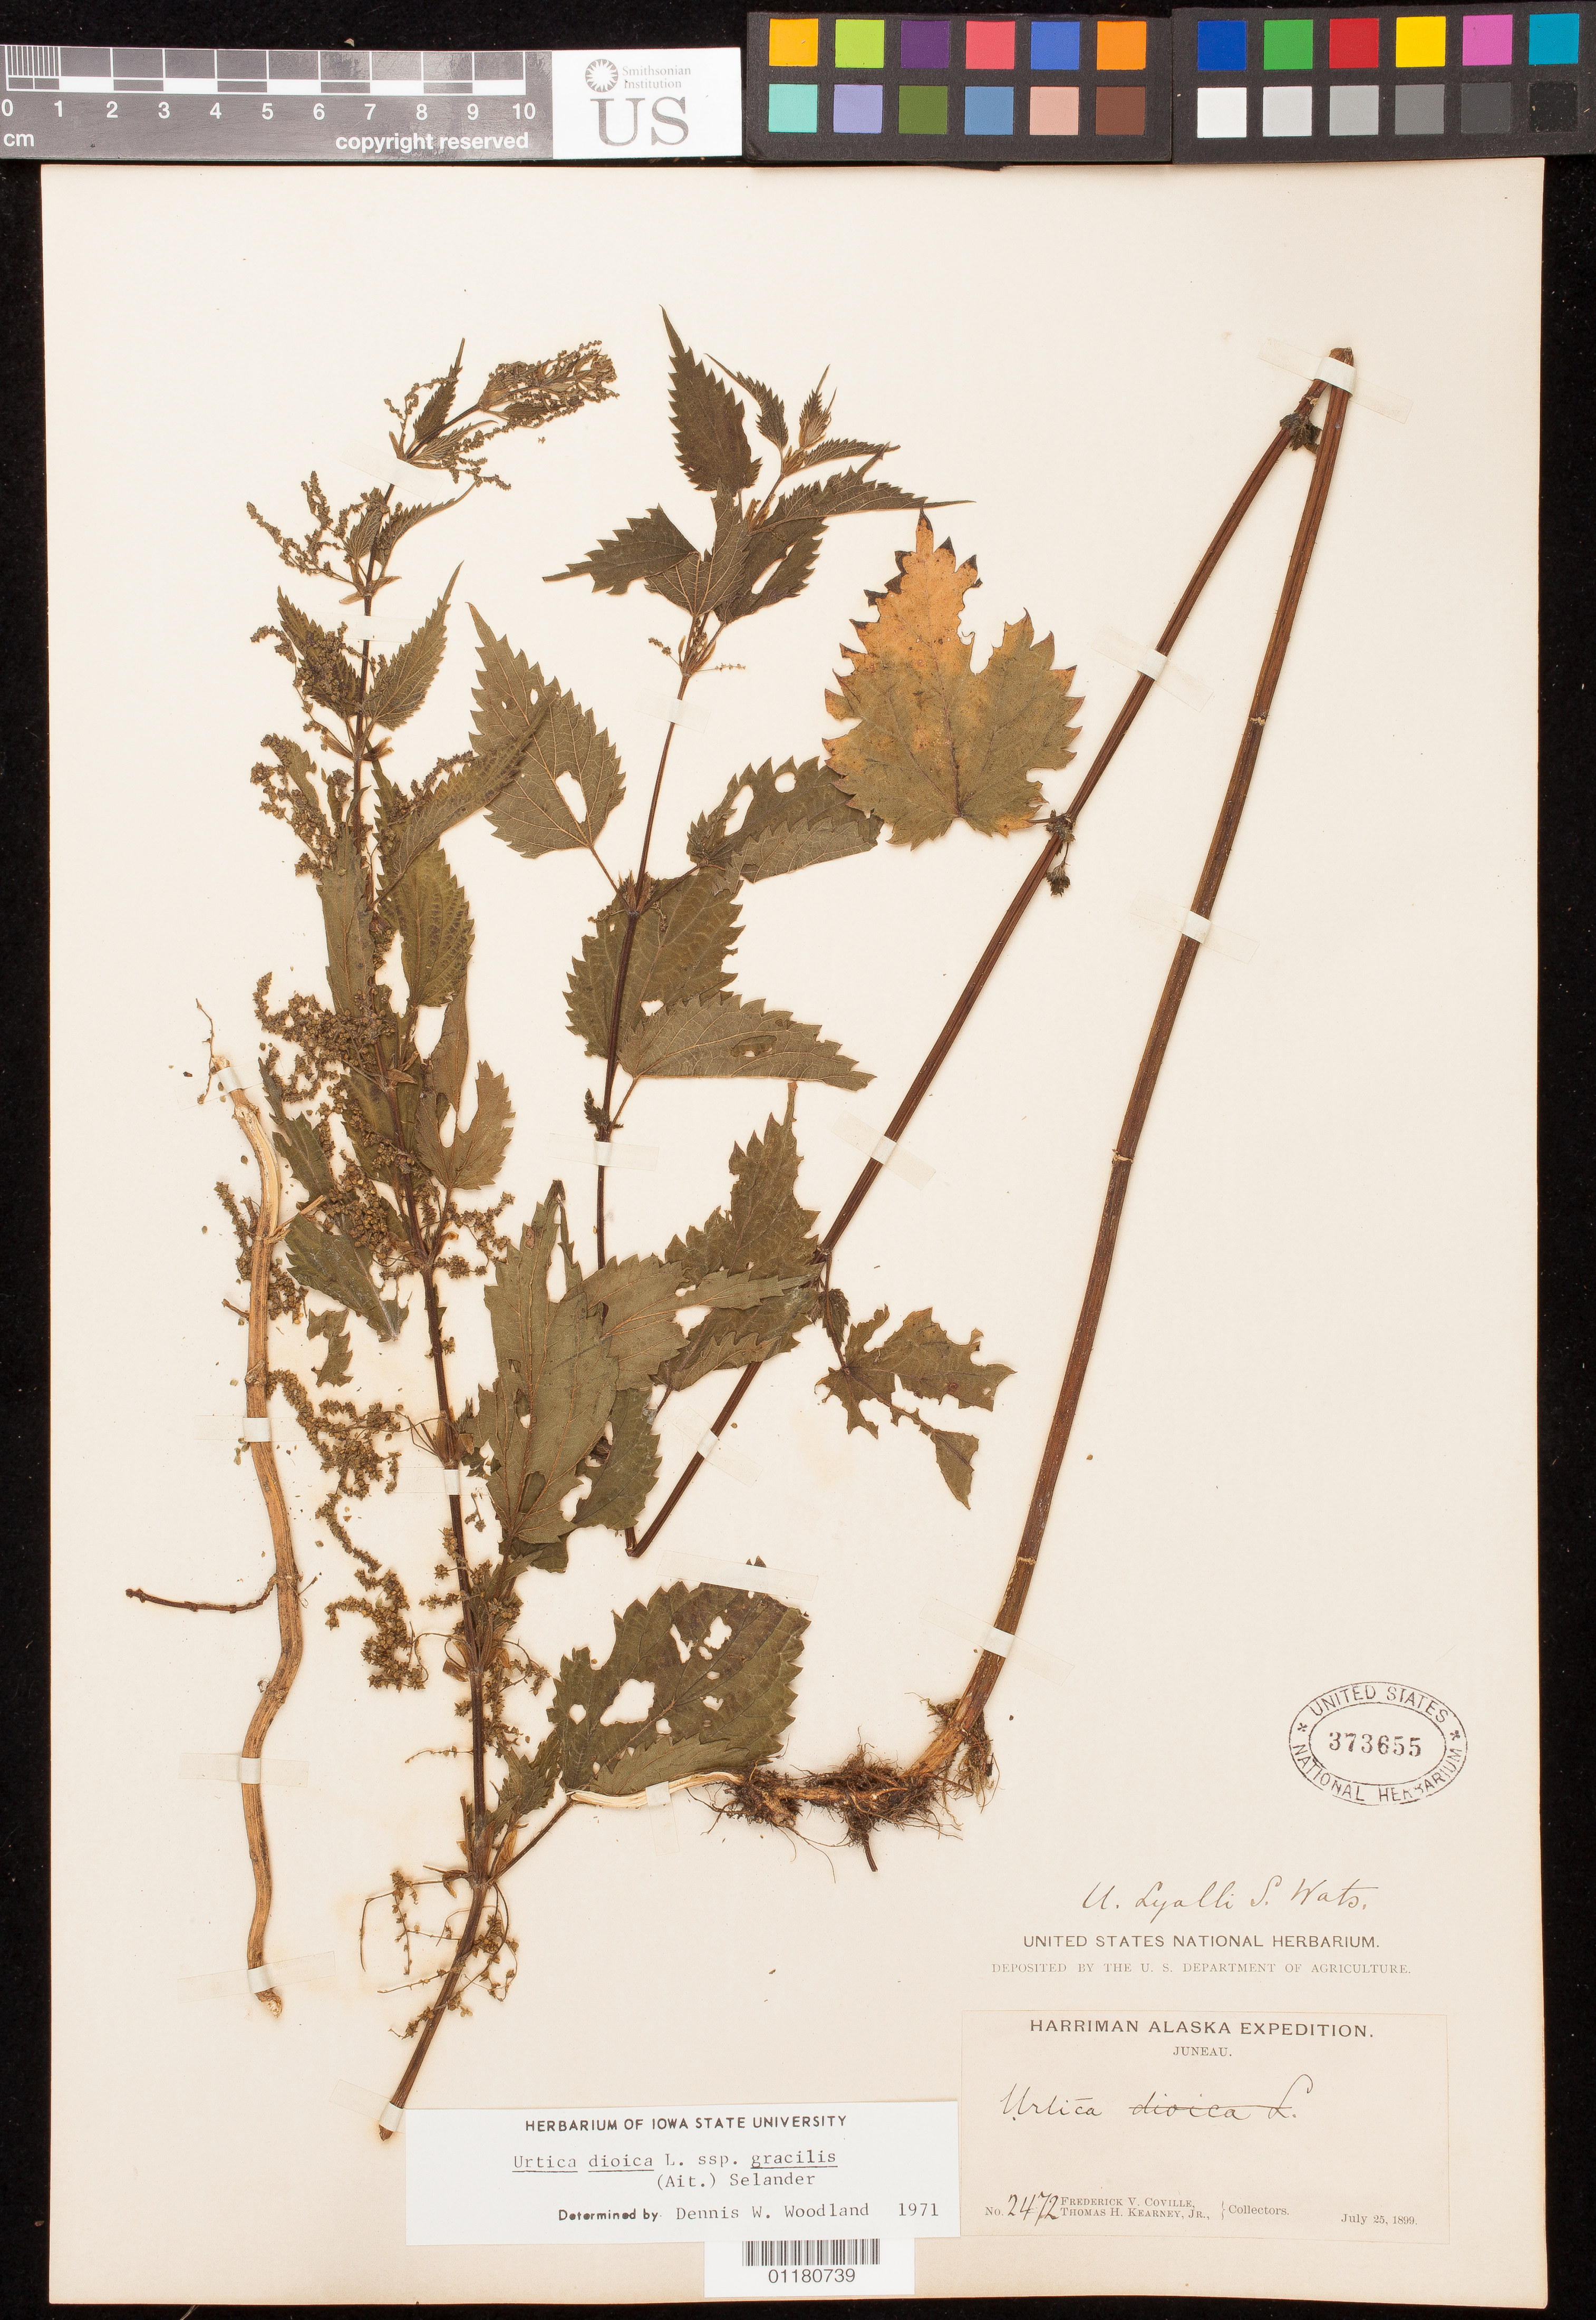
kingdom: Plantae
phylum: Tracheophyta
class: Magnoliopsida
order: Rosales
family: Urticaceae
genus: Urtica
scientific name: Urtica dioica subsp. gracilis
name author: L.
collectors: F. V. Coville & T. H. Kearney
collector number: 2472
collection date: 1899-07-25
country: United States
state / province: Alaska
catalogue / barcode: US 373655